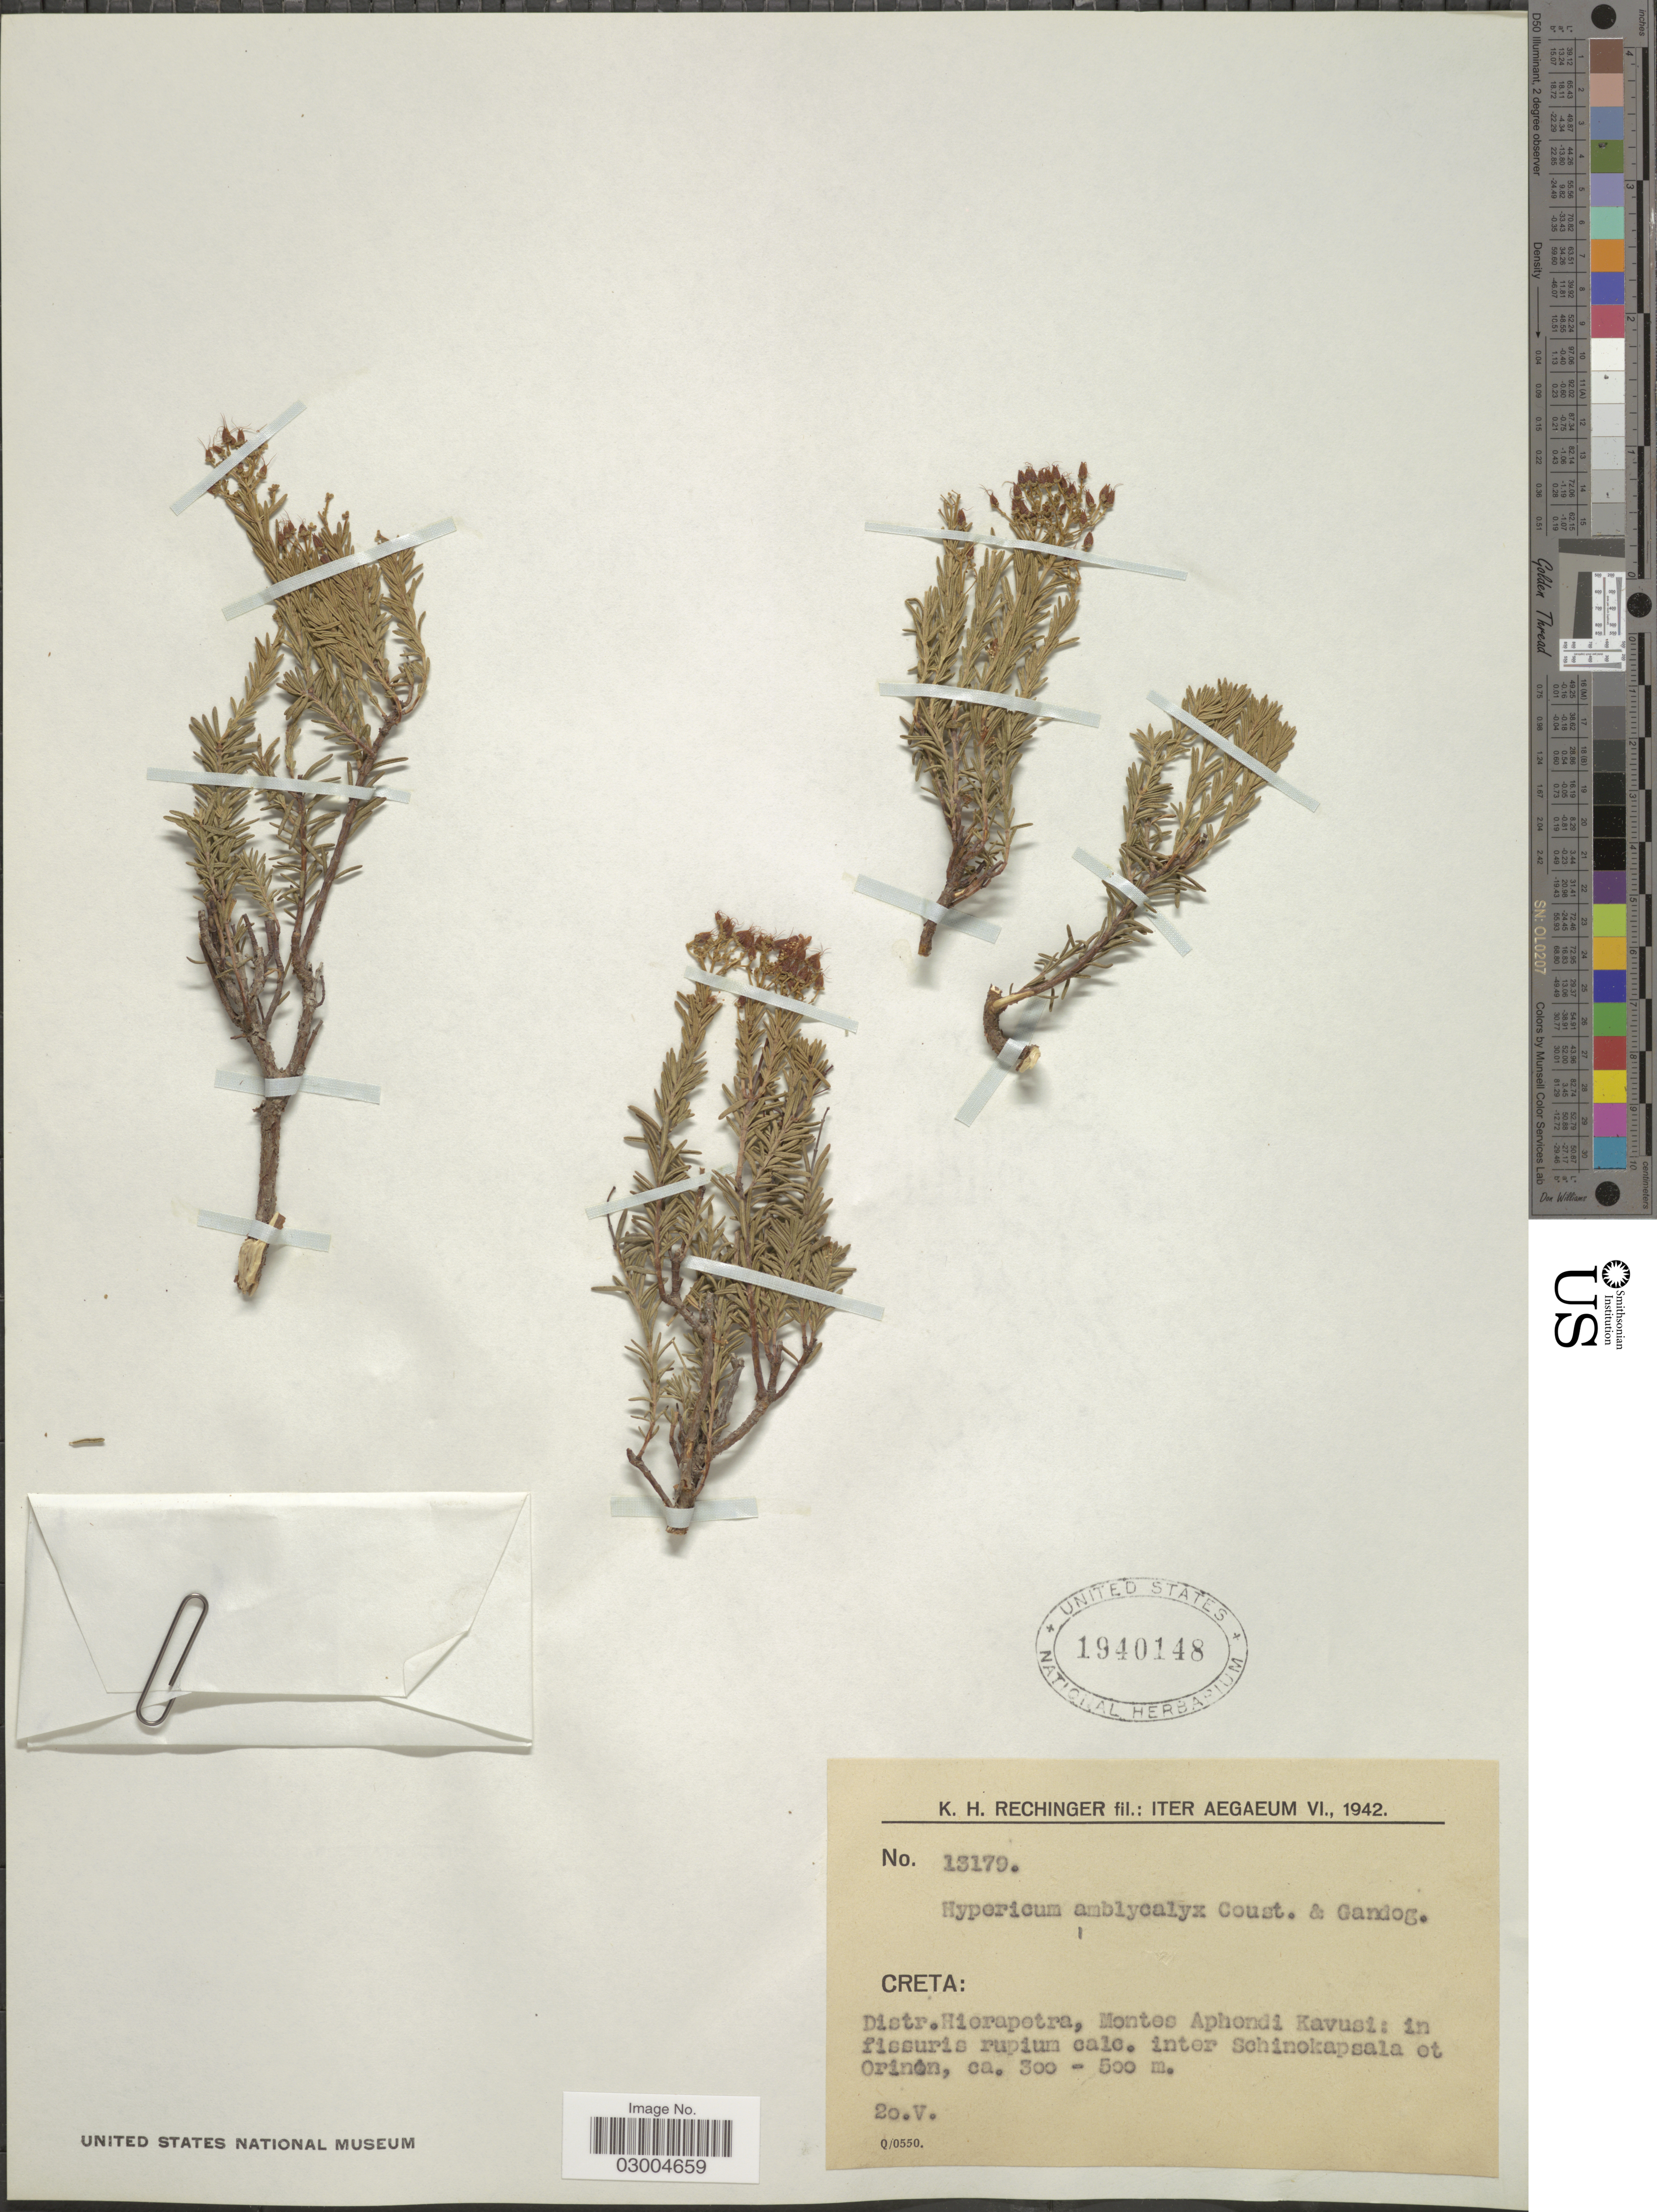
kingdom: Plantae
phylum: Tracheophyta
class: Magnoliopsida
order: Malpighiales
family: Hypericaceae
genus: Hypericum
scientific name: Hypericum amblyocalyx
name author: Coustur. & Gand.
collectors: K. H. Rechinger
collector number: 13179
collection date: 1942-05-20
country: Greece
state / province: Crete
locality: Aegaeum. Creta: Distr. Hierapetra, Montes Aphondi Kavusi. Inter Schinokapsala et Orinon.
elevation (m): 300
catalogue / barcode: US 1940148